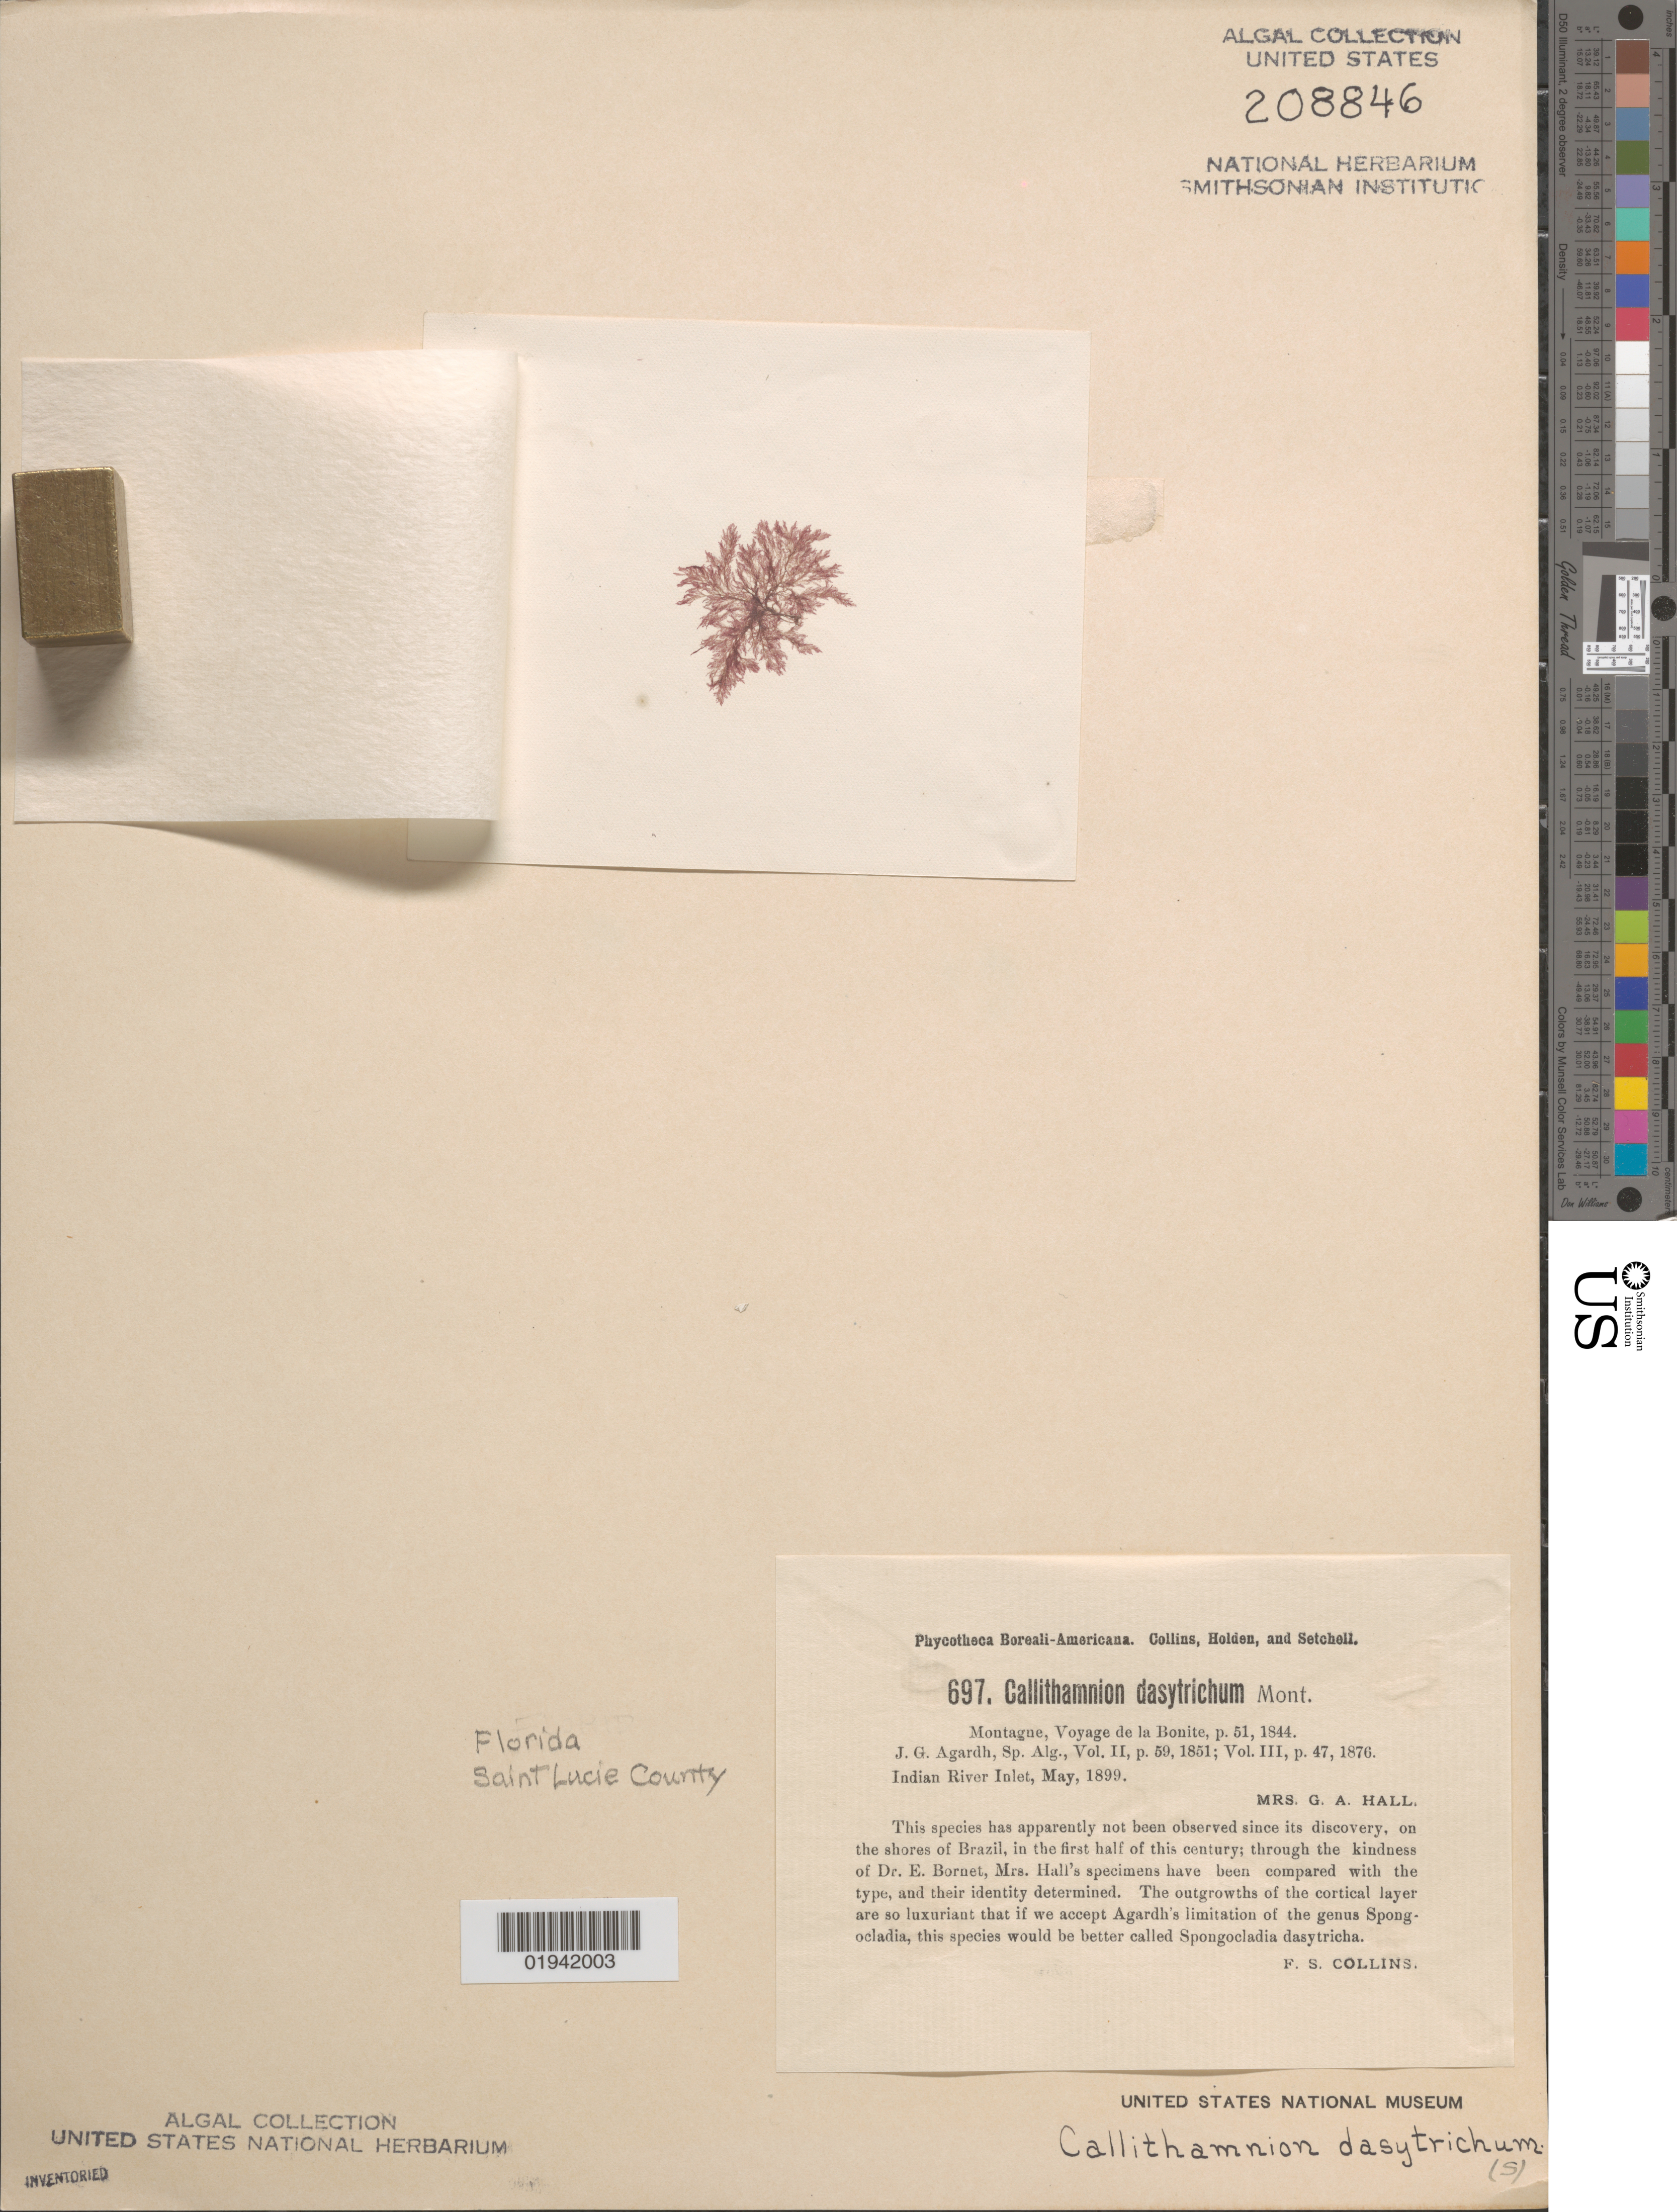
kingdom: Plantae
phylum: Rhodophyta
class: Florideophyceae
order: Ceramiales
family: Callithamniaceae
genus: Callithamnion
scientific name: Callithamnion dasytrichum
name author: Mont.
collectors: Mrs. Hall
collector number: PB-A 697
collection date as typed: May 1899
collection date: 1899-05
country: United States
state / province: Florida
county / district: Saint Lucie County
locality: Indian River Inlet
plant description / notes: Collins, Holden & Setchell, Phycotheca Boreali-Americana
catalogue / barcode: US 208846